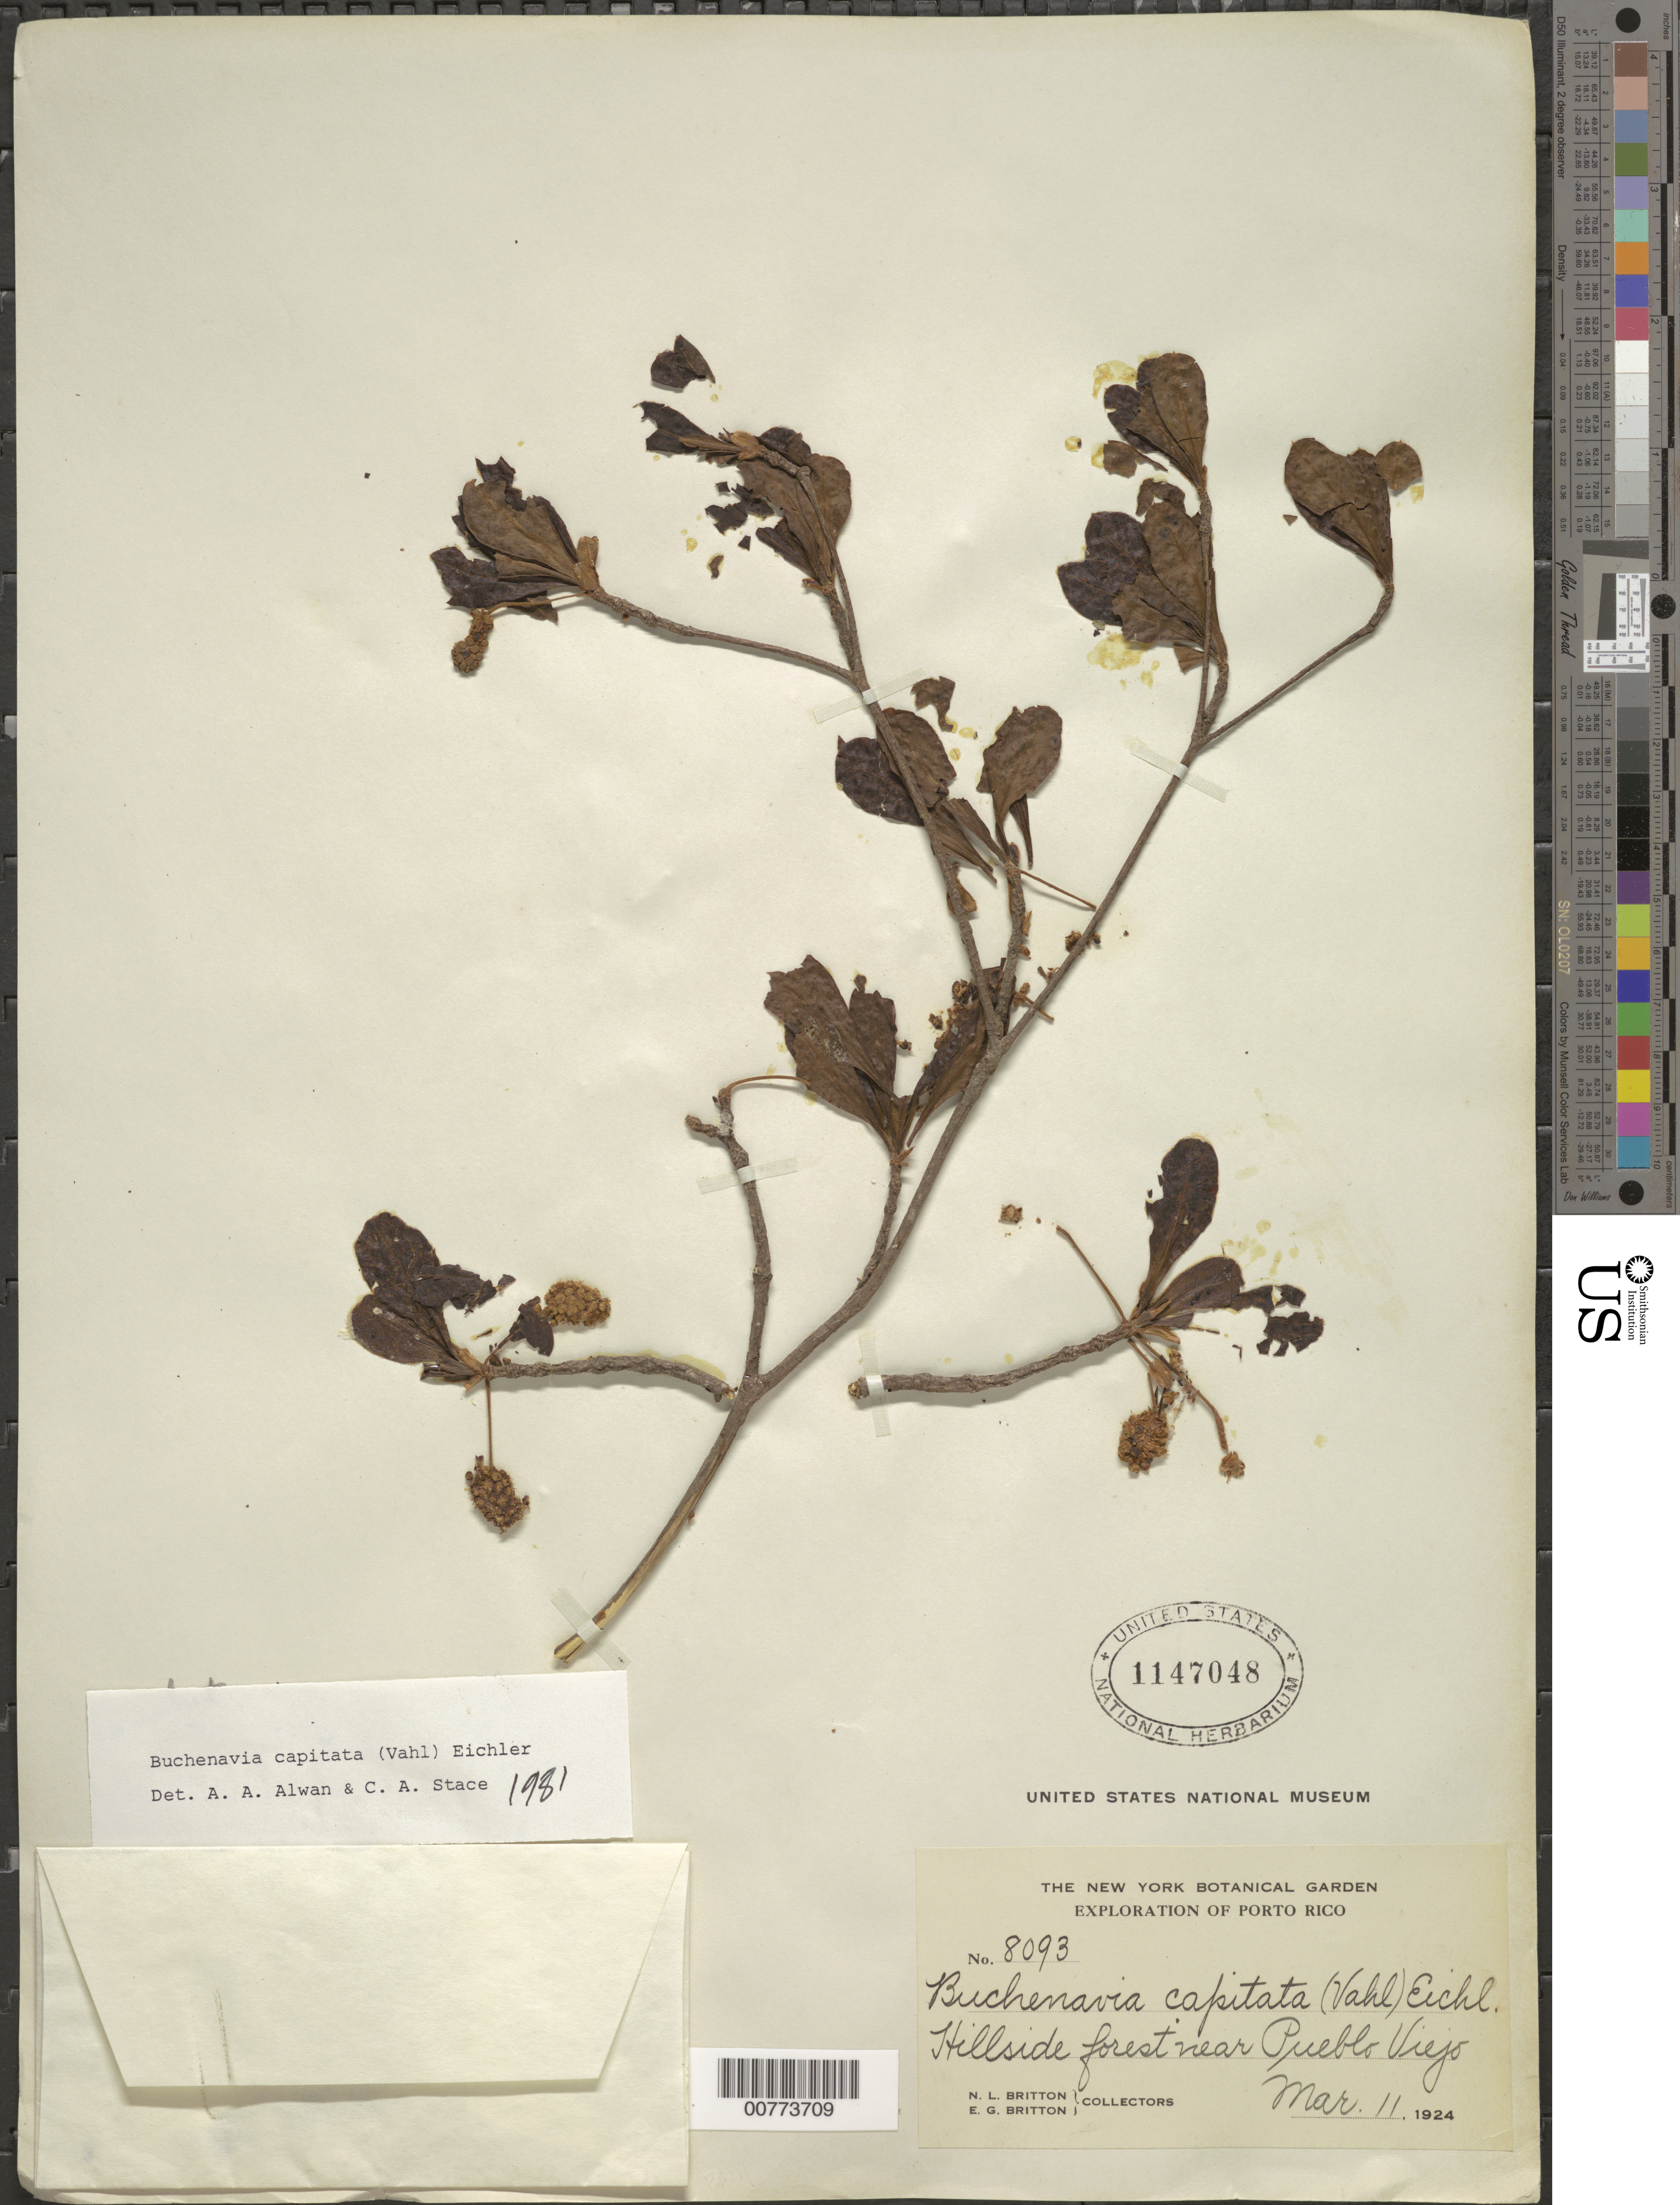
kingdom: Plantae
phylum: Tracheophyta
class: Magnoliopsida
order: Myrtales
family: Combretaceae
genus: Terminalia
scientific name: Terminalia tetraphylla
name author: (Aubl.) Gere & Boatwr.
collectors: N. Britton & E. G. Britton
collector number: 8093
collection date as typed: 11 Mar 1924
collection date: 1924-03-11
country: Puerto Rico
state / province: Guaynabo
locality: Near Pueblo Viejo.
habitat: Hillside forest.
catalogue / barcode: US 1147048